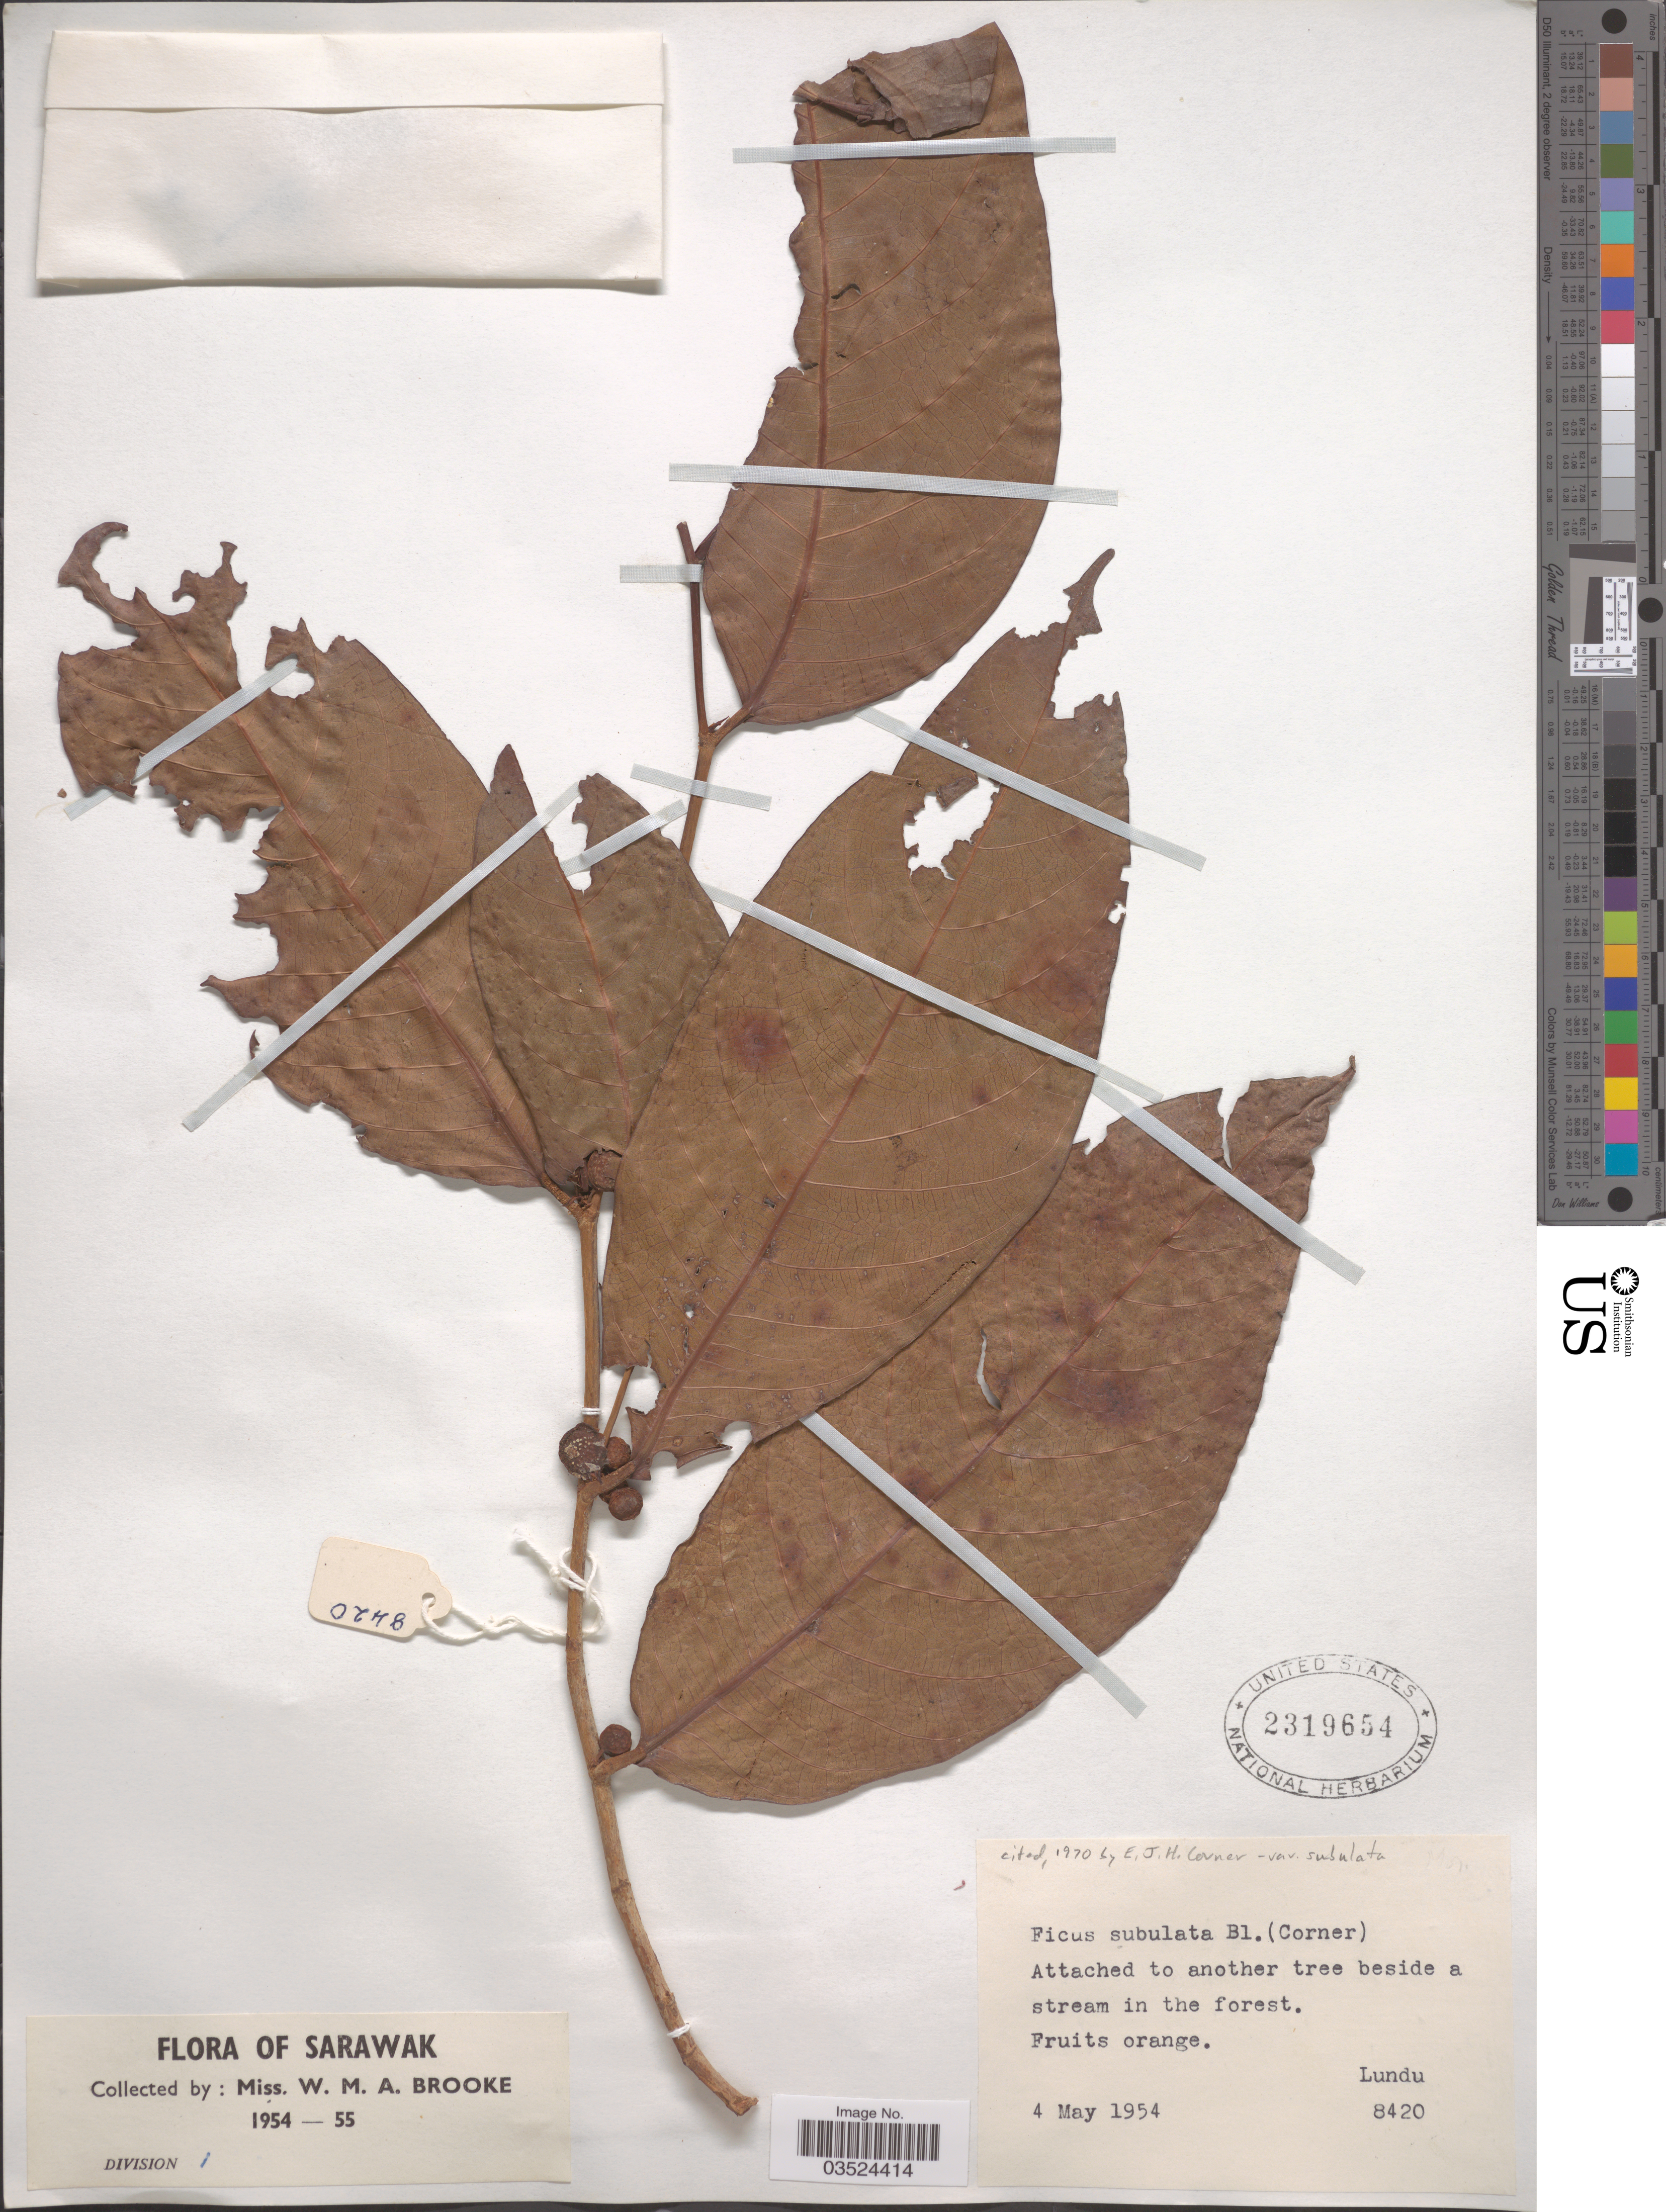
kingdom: Plantae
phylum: Tracheophyta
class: Magnoliopsida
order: Rosales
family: Moraceae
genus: Ficus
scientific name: Ficus subulata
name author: Blume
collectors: W. Brooke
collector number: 8420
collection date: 1954-05-04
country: Malaysia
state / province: Sarawak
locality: Lundu.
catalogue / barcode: US 2319654